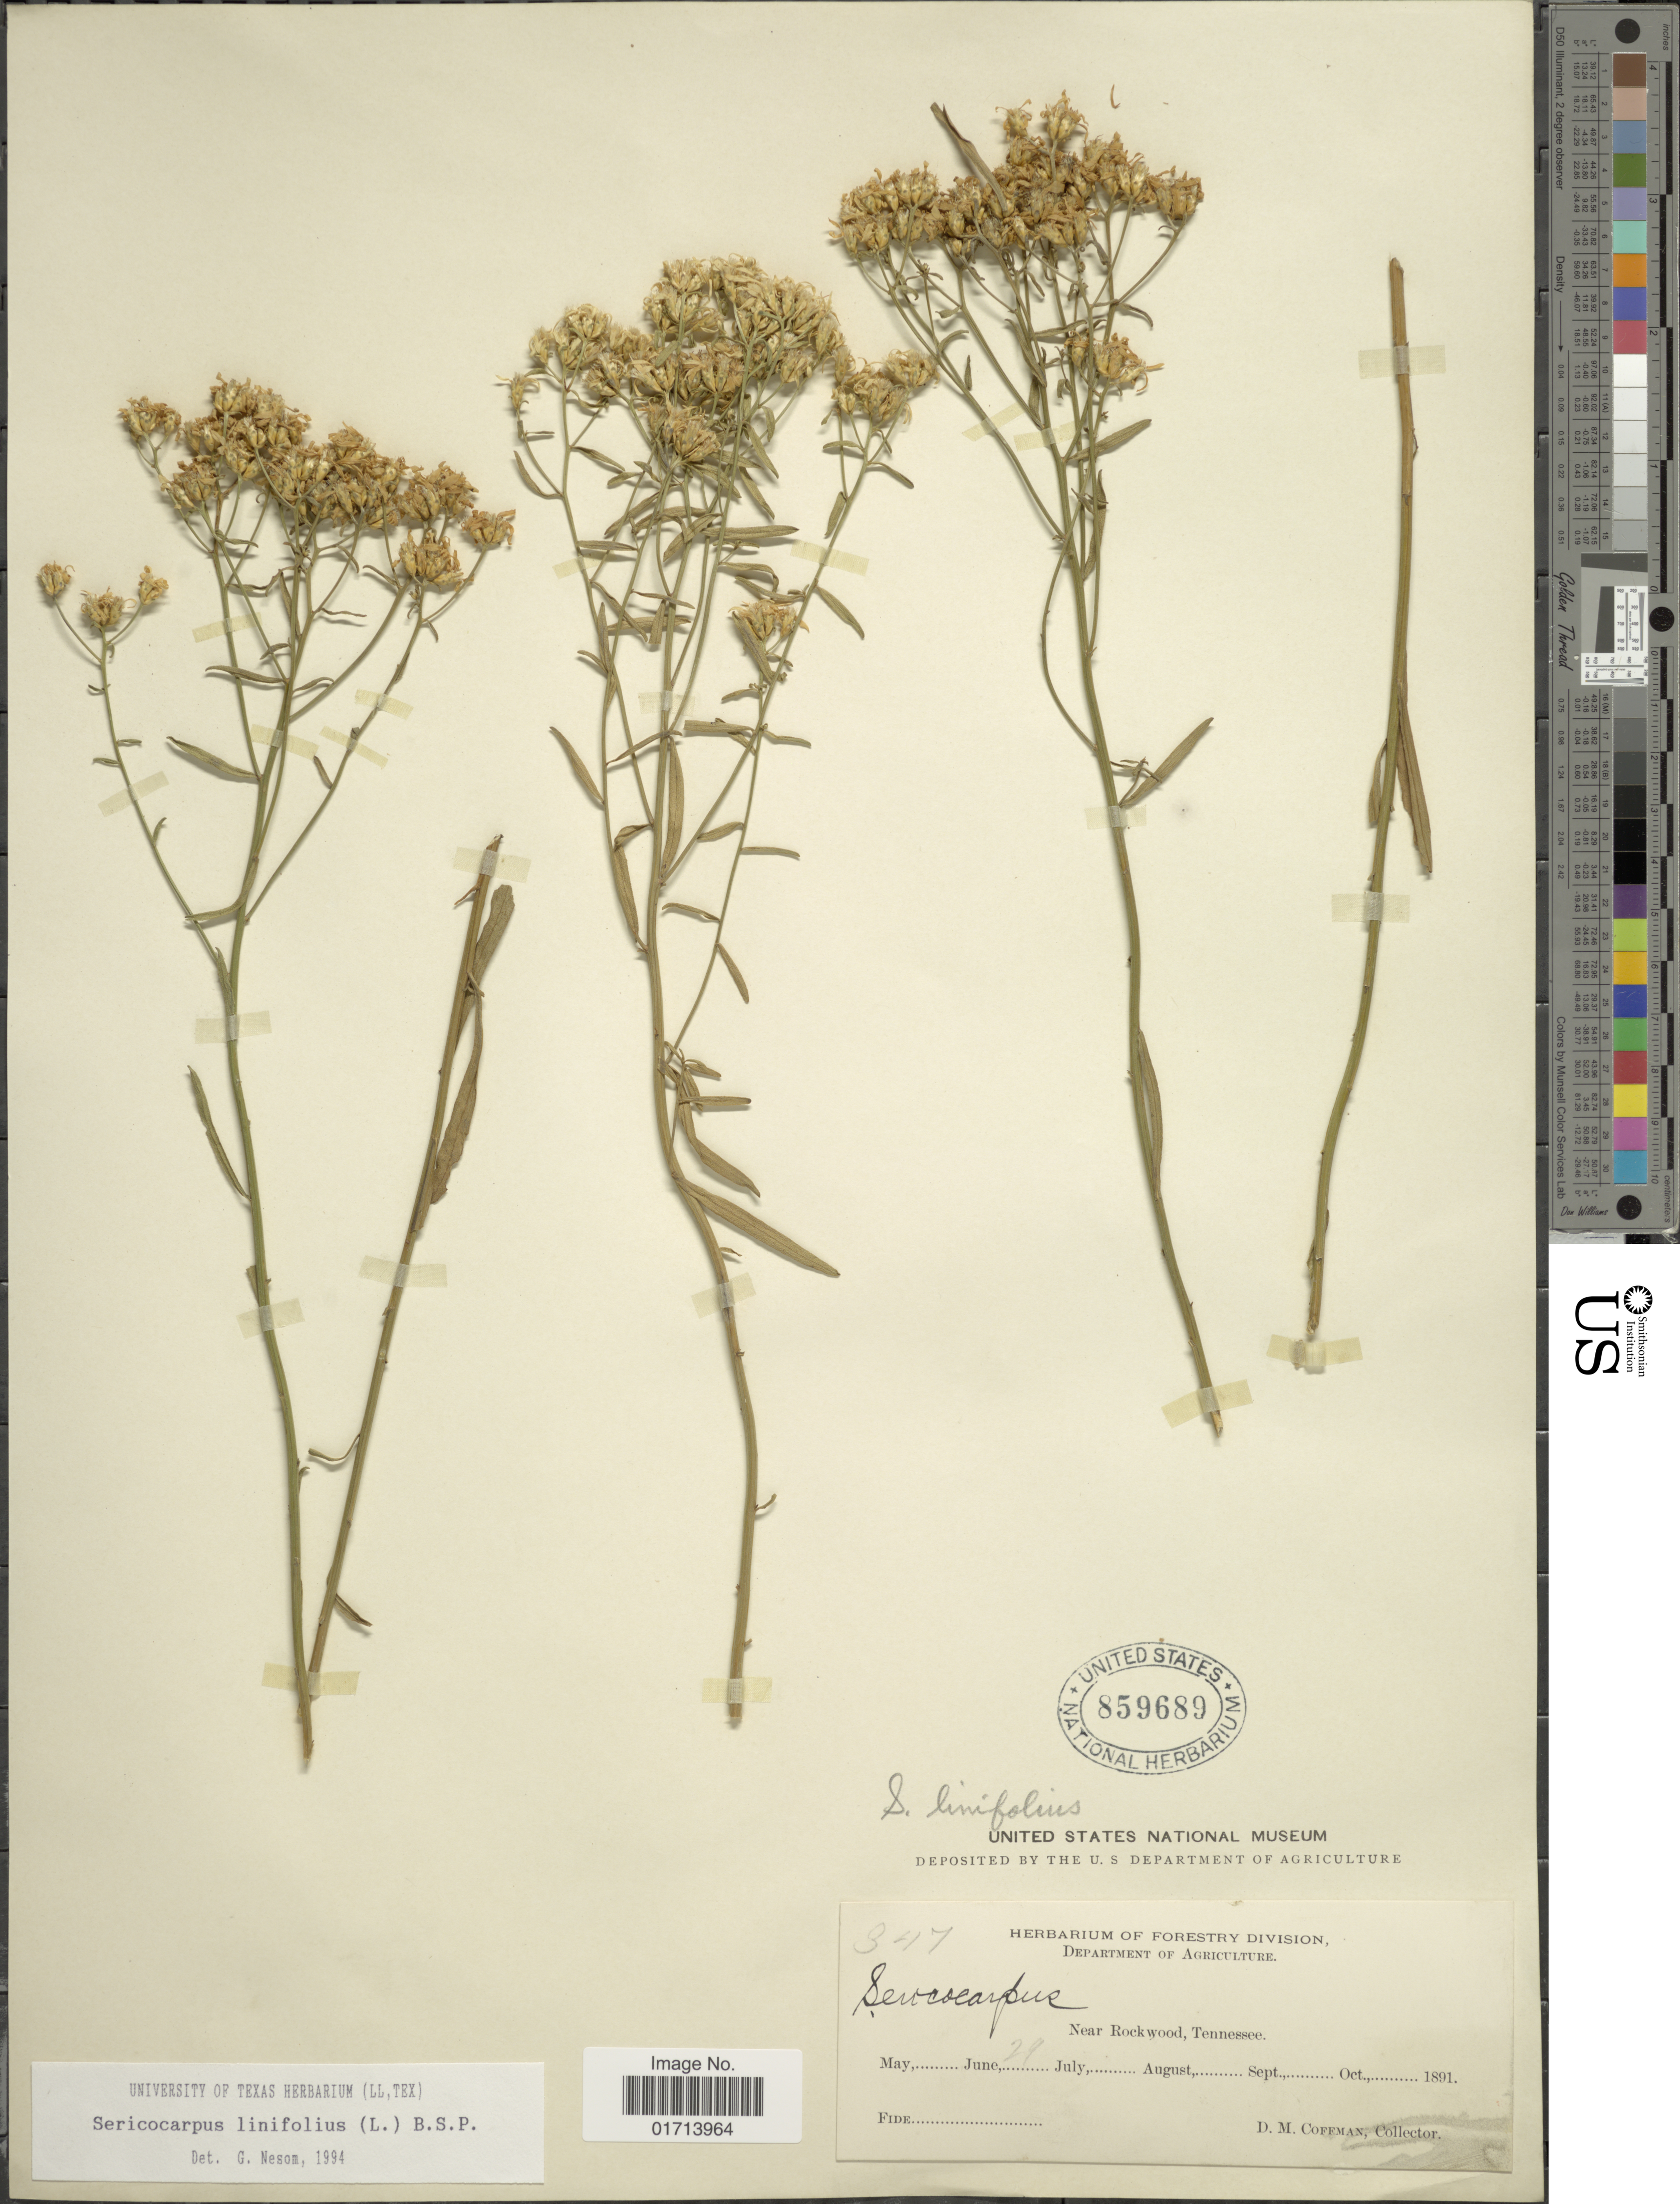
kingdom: Plantae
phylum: Tracheophyta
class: Magnoliopsida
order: Asterales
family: Asteraceae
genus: Sericocarpus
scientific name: Sericocarpus linifolius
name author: (L.) Britton, Stearns & Poggenb.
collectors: D. M. Coffman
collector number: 347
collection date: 1891-06-29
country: United States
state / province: Tennessee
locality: Near Rockywood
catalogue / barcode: US 859689